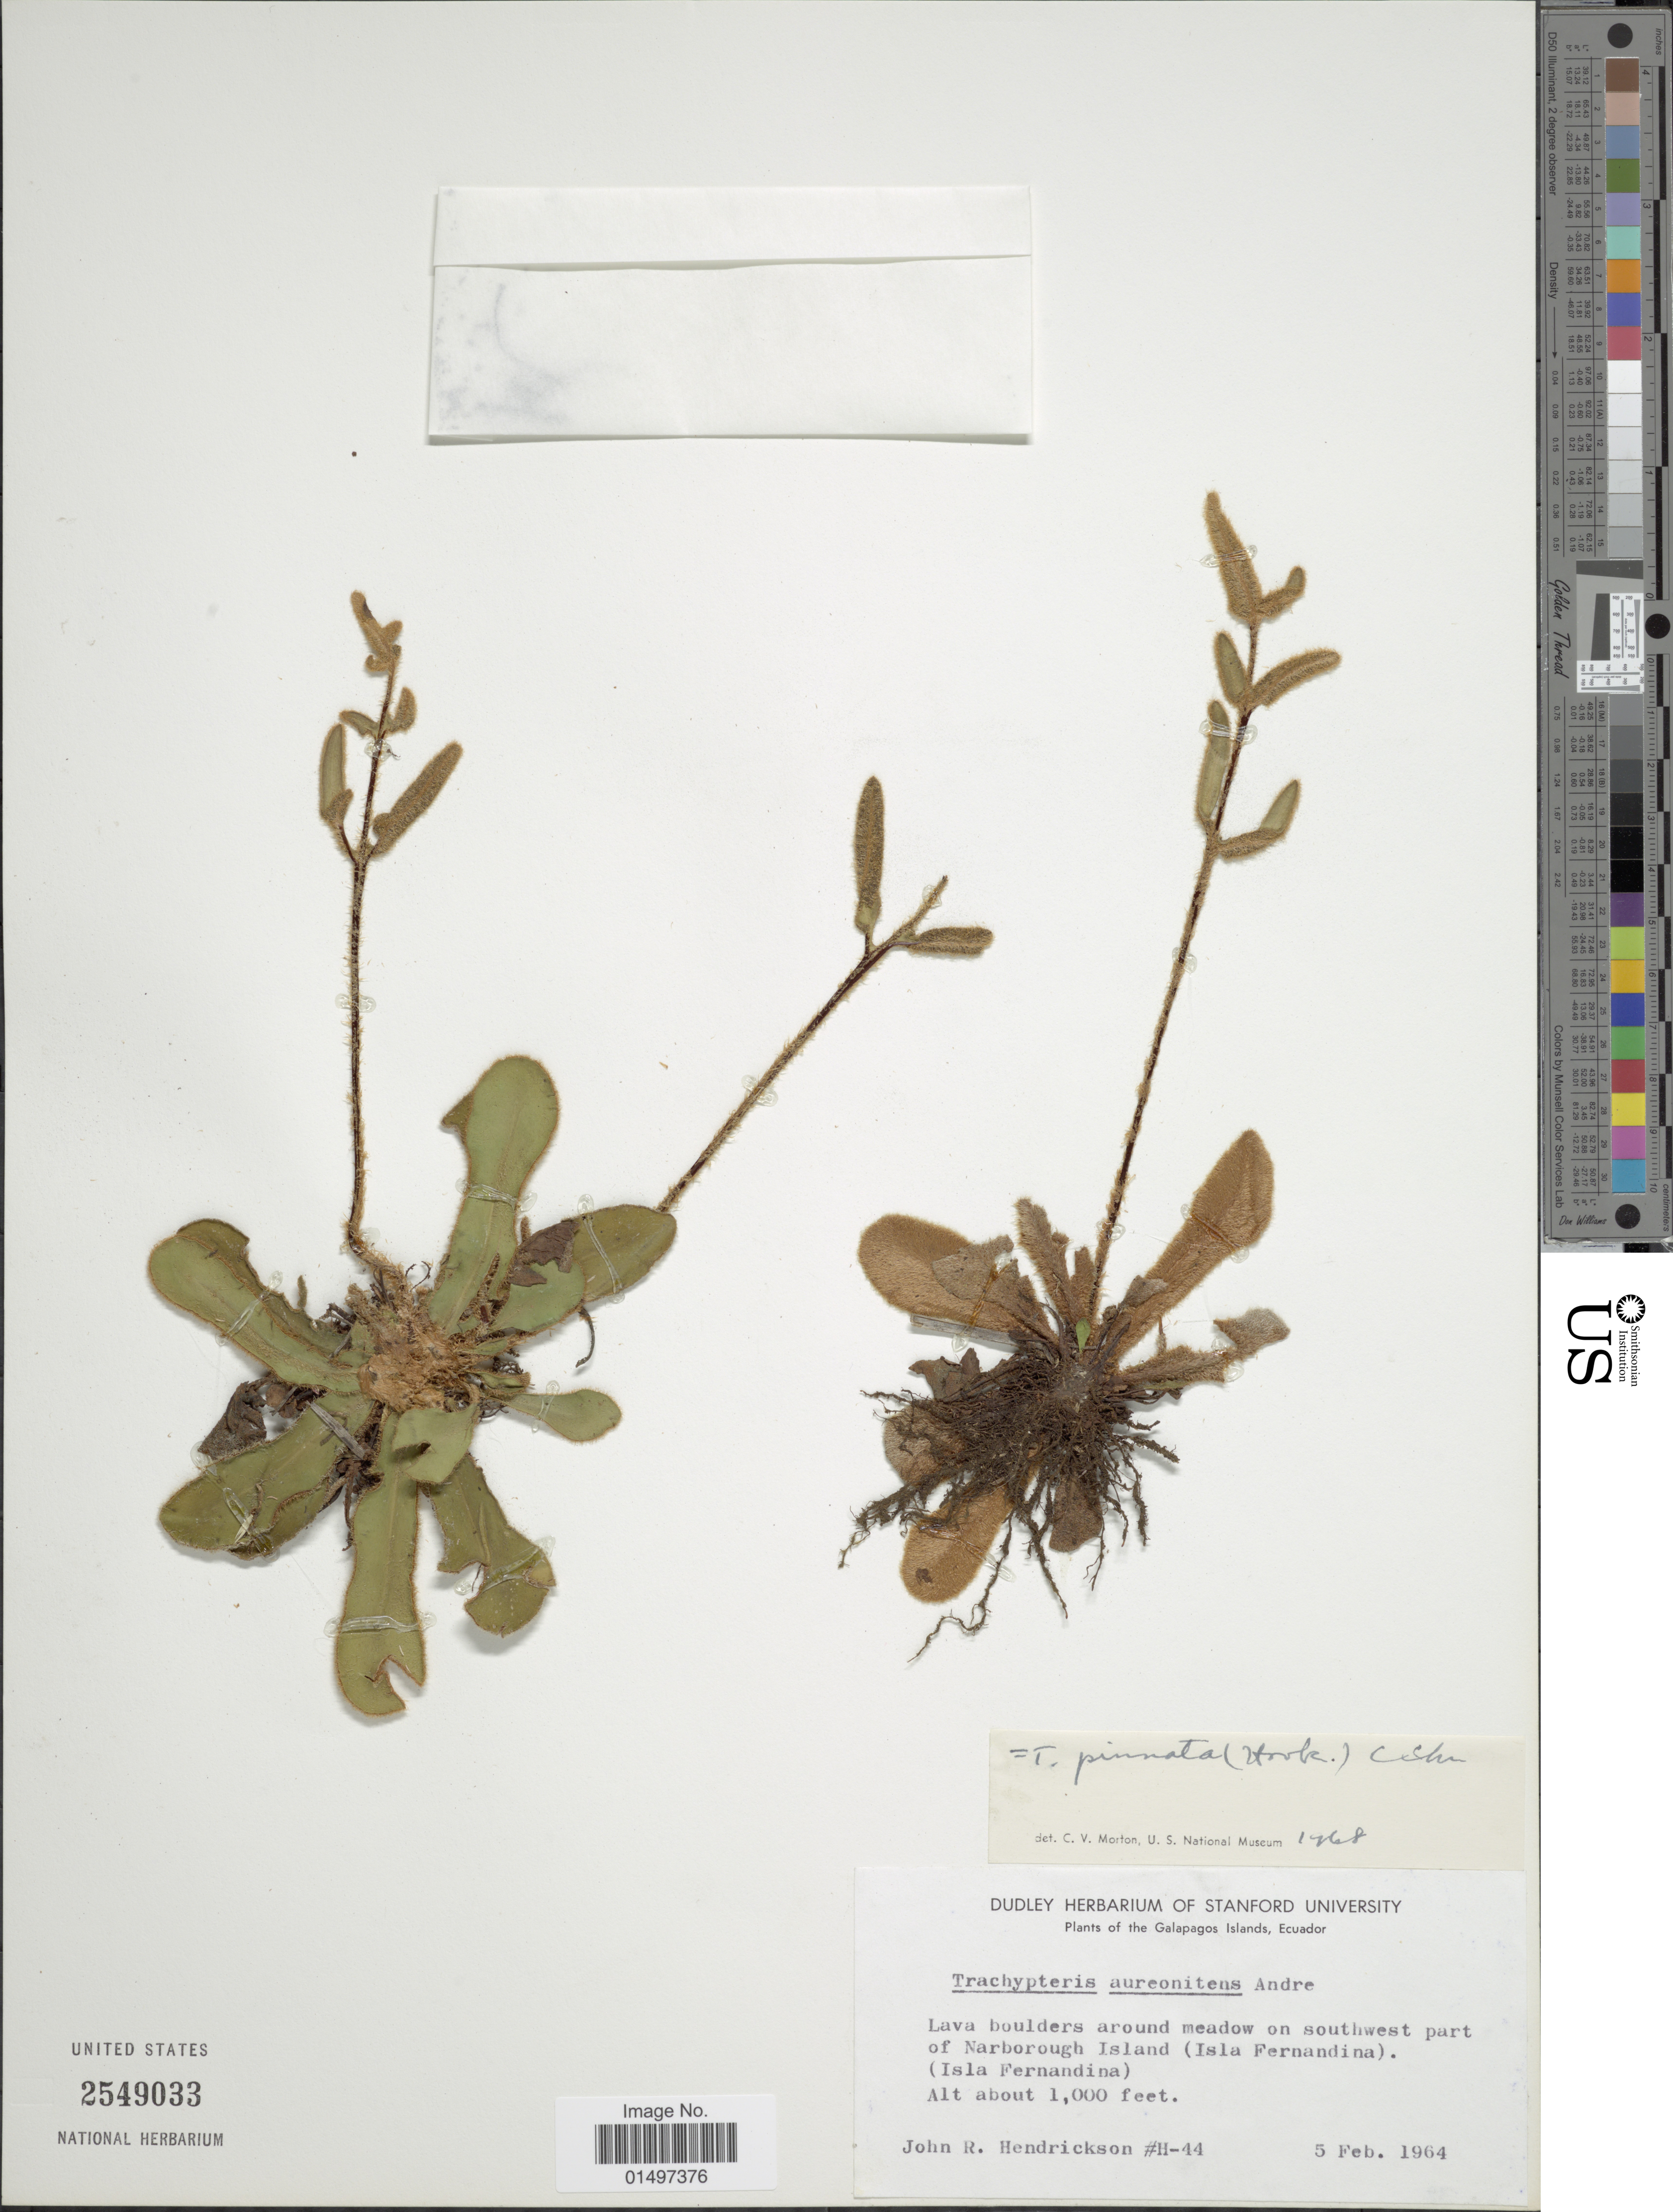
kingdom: Plantae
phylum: Tracheophyta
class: Polypodiopsida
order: Polypodiales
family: Pteridaceae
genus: Trachypteris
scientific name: Trachypteris pinnata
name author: (Hook. f.) C. Chr.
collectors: J. Hendrickson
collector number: H-44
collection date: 1964-02-05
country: Ecuador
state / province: Colón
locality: The Galapagos Islands. Lava boulders around meadow on southwest part of Narborough Island (Isla Fernandina). (Isla Fernandina).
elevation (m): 305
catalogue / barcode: US 2549033